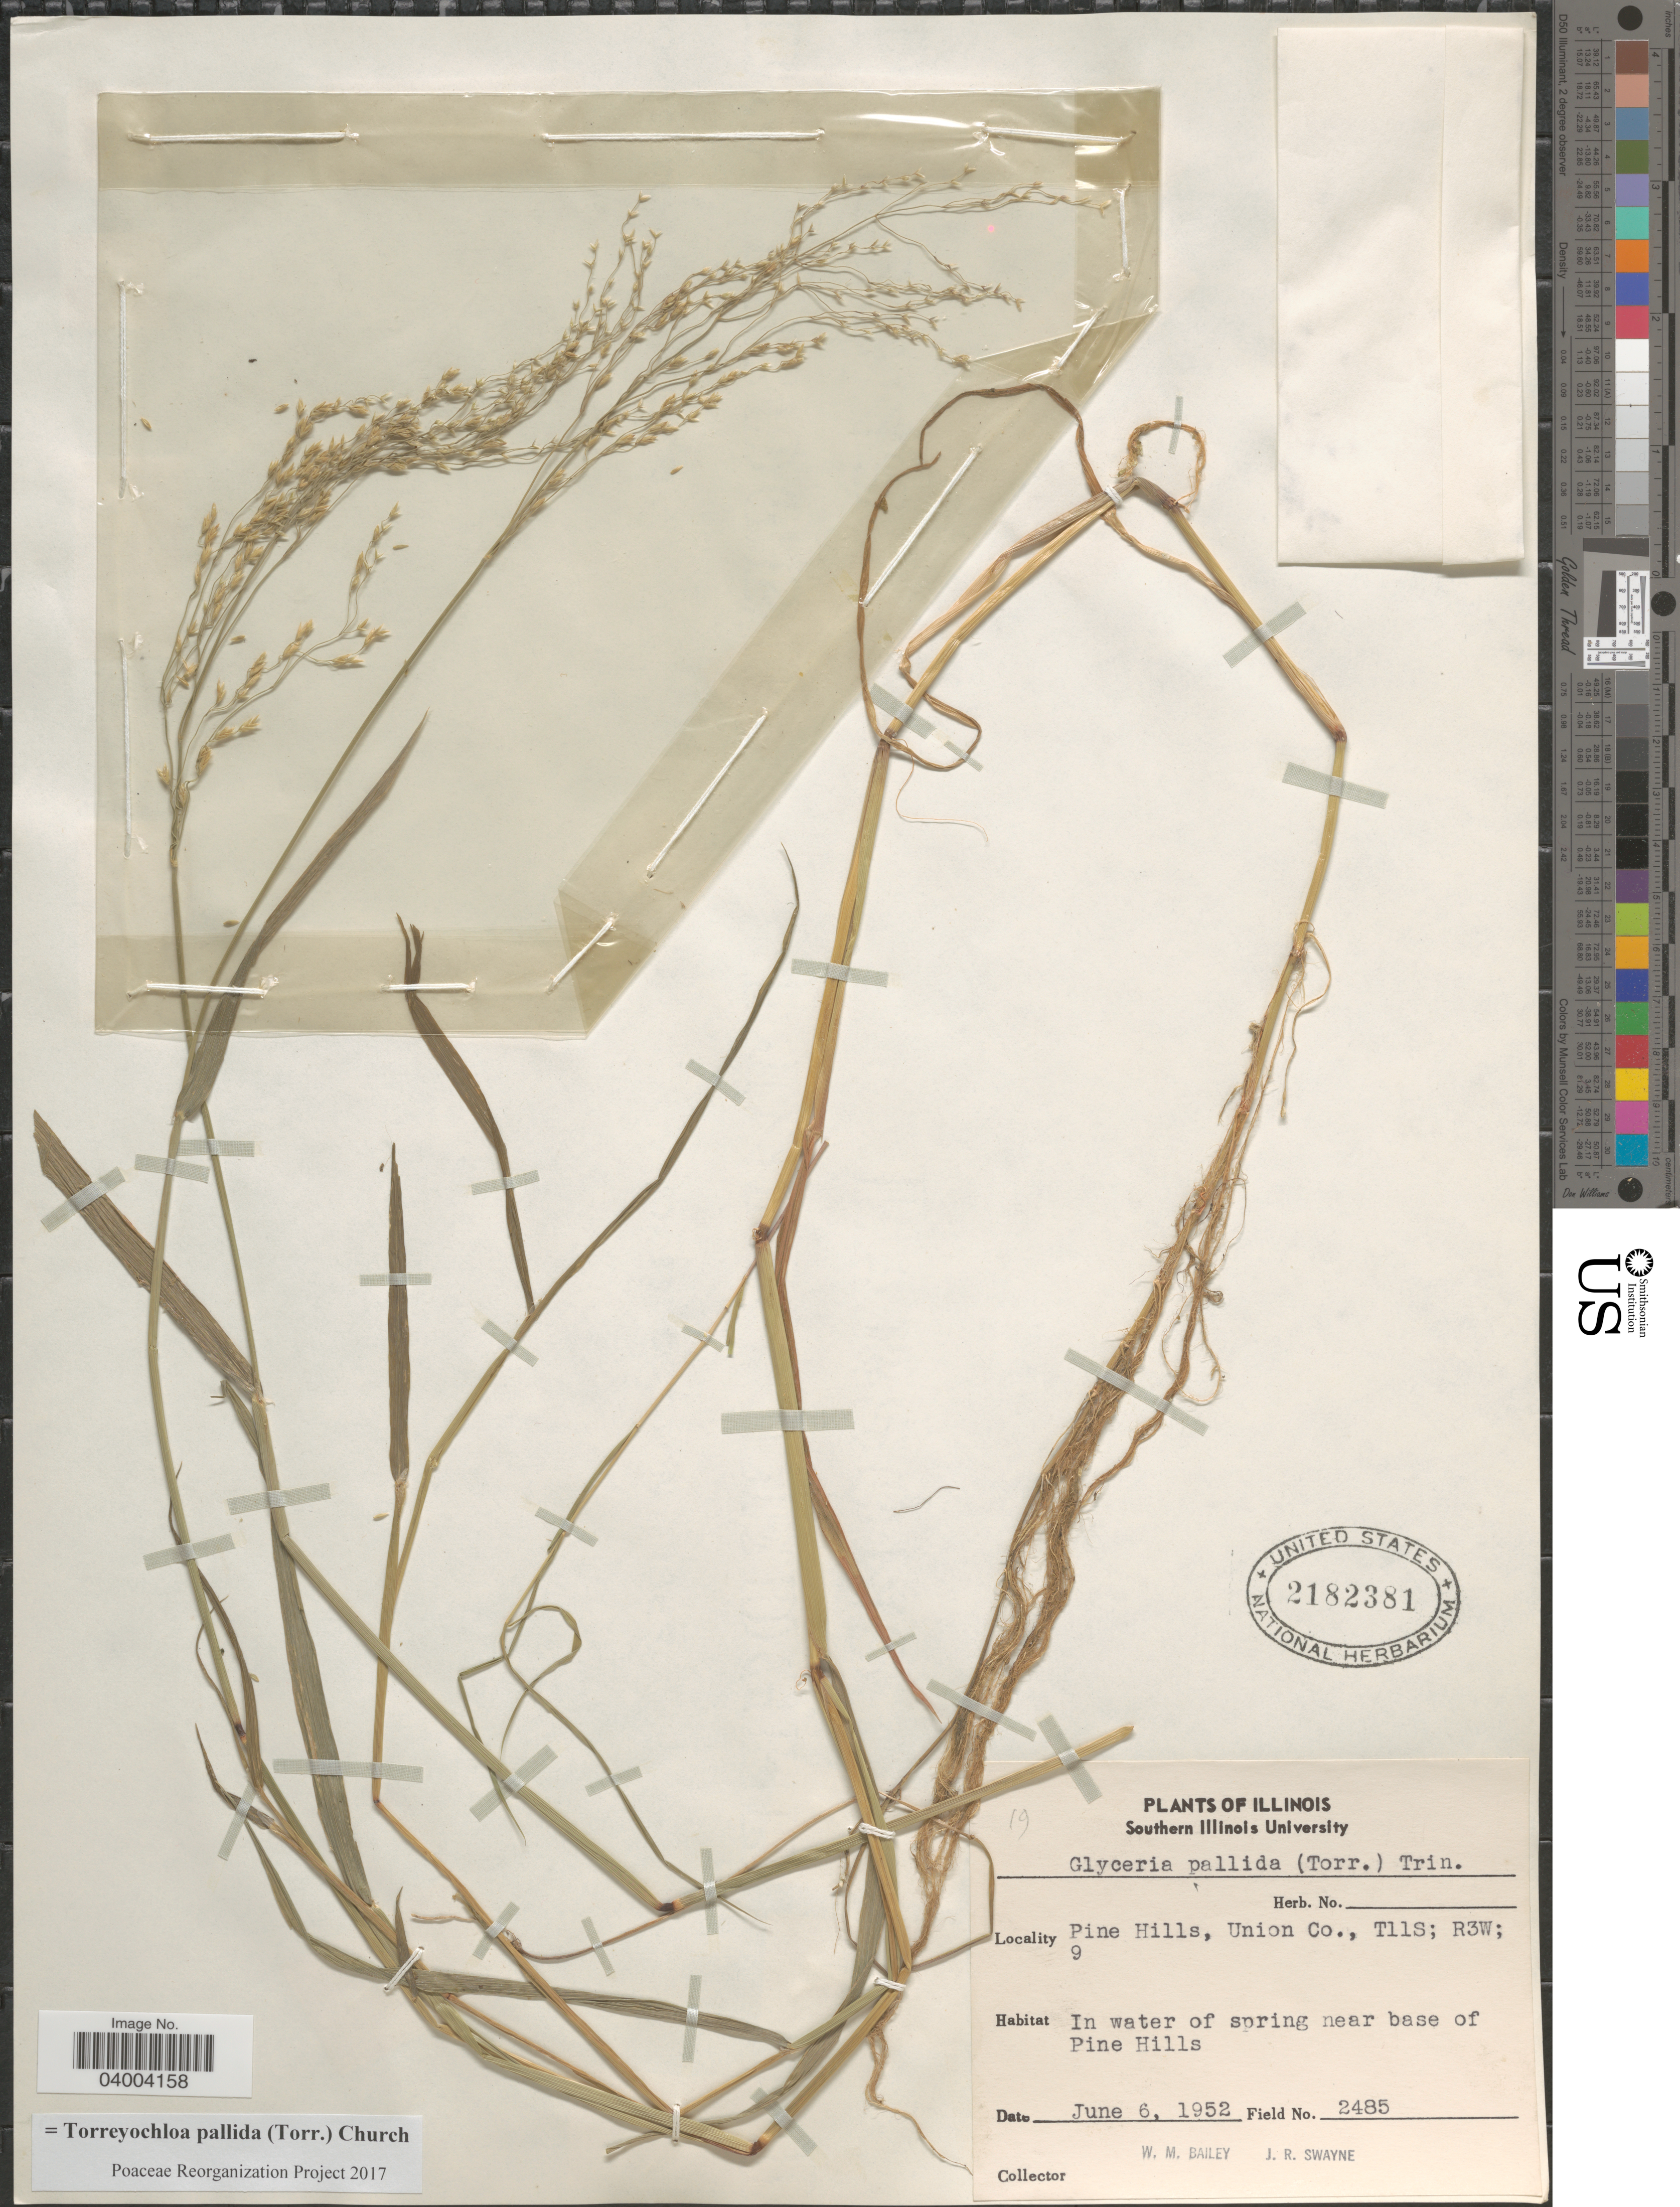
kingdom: Plantae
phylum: Tracheophyta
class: Liliopsida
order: Poales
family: Poaceae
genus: Torreyochloa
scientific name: Torreyochloa pallida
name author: (Torr.) G.L. Church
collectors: W. Bailey & J. Swayne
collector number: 2485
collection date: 1952-06-06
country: United States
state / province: Illinois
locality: Pine hills, Union Co., T11S; R3W; 9. In water of spring near base of Pine Hills.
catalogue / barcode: US 2182381